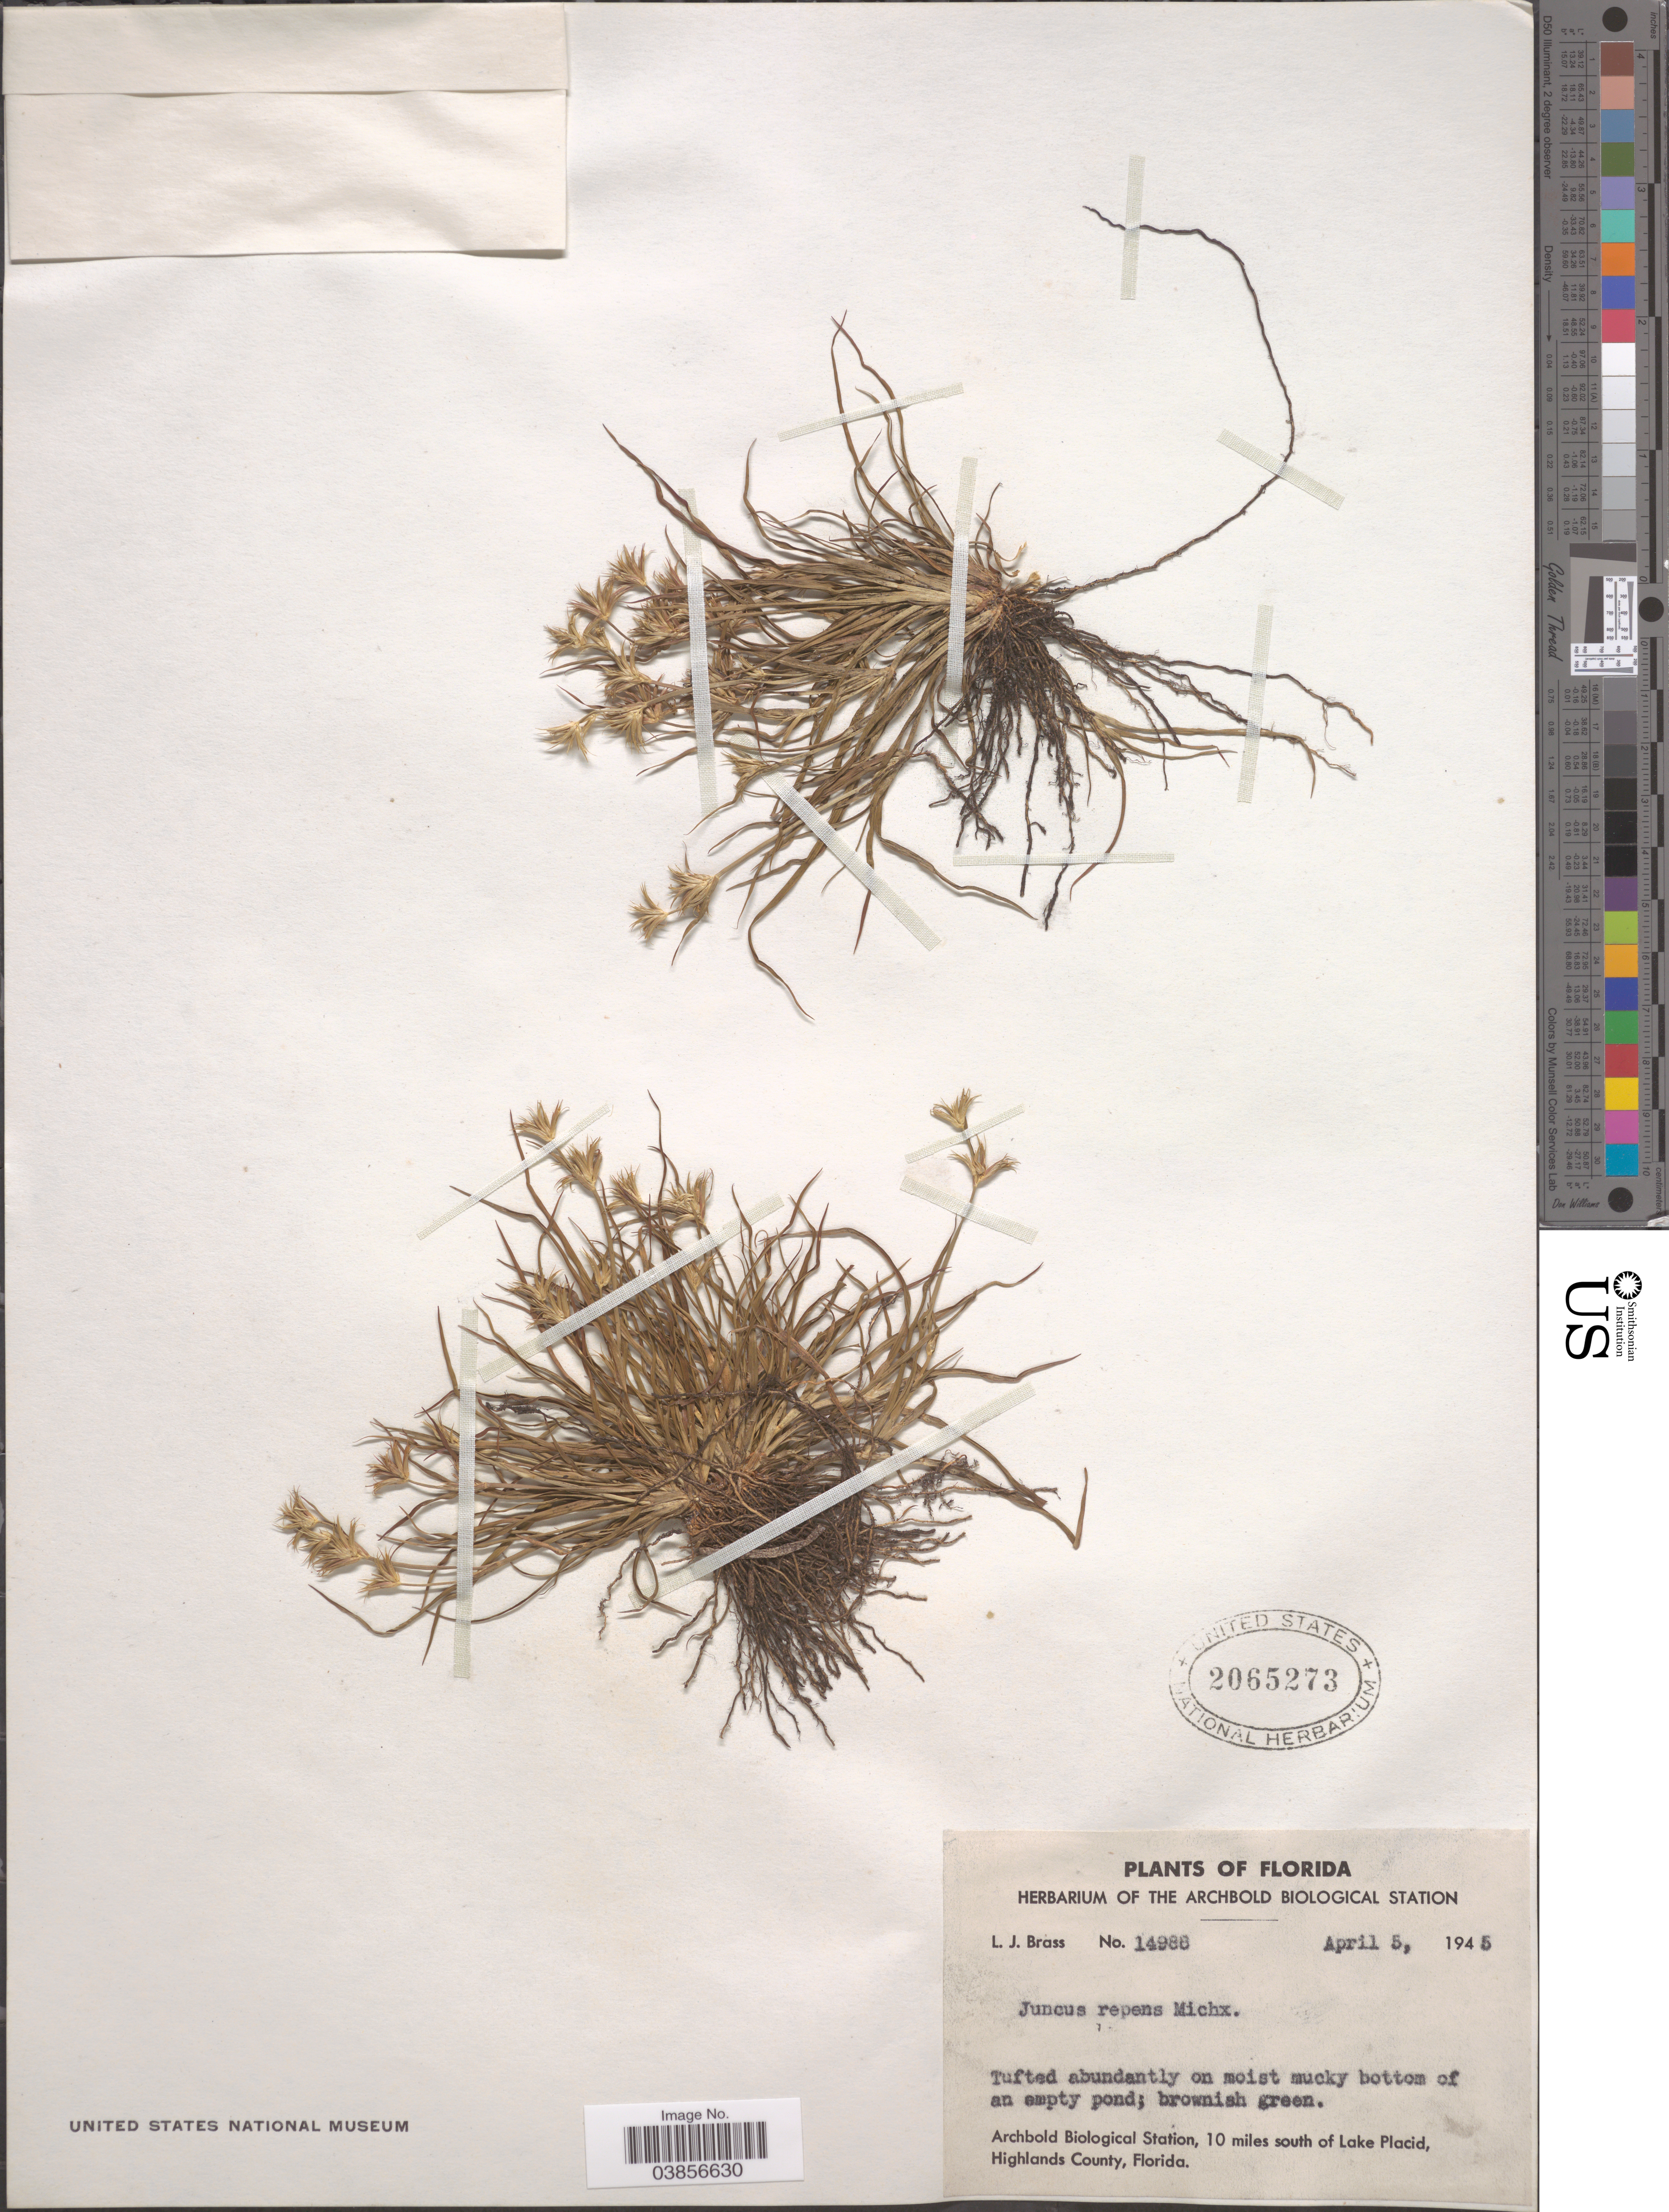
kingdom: Plantae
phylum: Tracheophyta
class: Liliopsida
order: Poales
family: Juncaceae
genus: Juncus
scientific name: Juncus repens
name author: Michx.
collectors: L. J. Brass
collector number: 14988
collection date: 1945-04-05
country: United States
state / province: Florida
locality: Archbold Biological Station, 10 miles south of Lake Placid, Highlands County.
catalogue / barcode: US 2065273